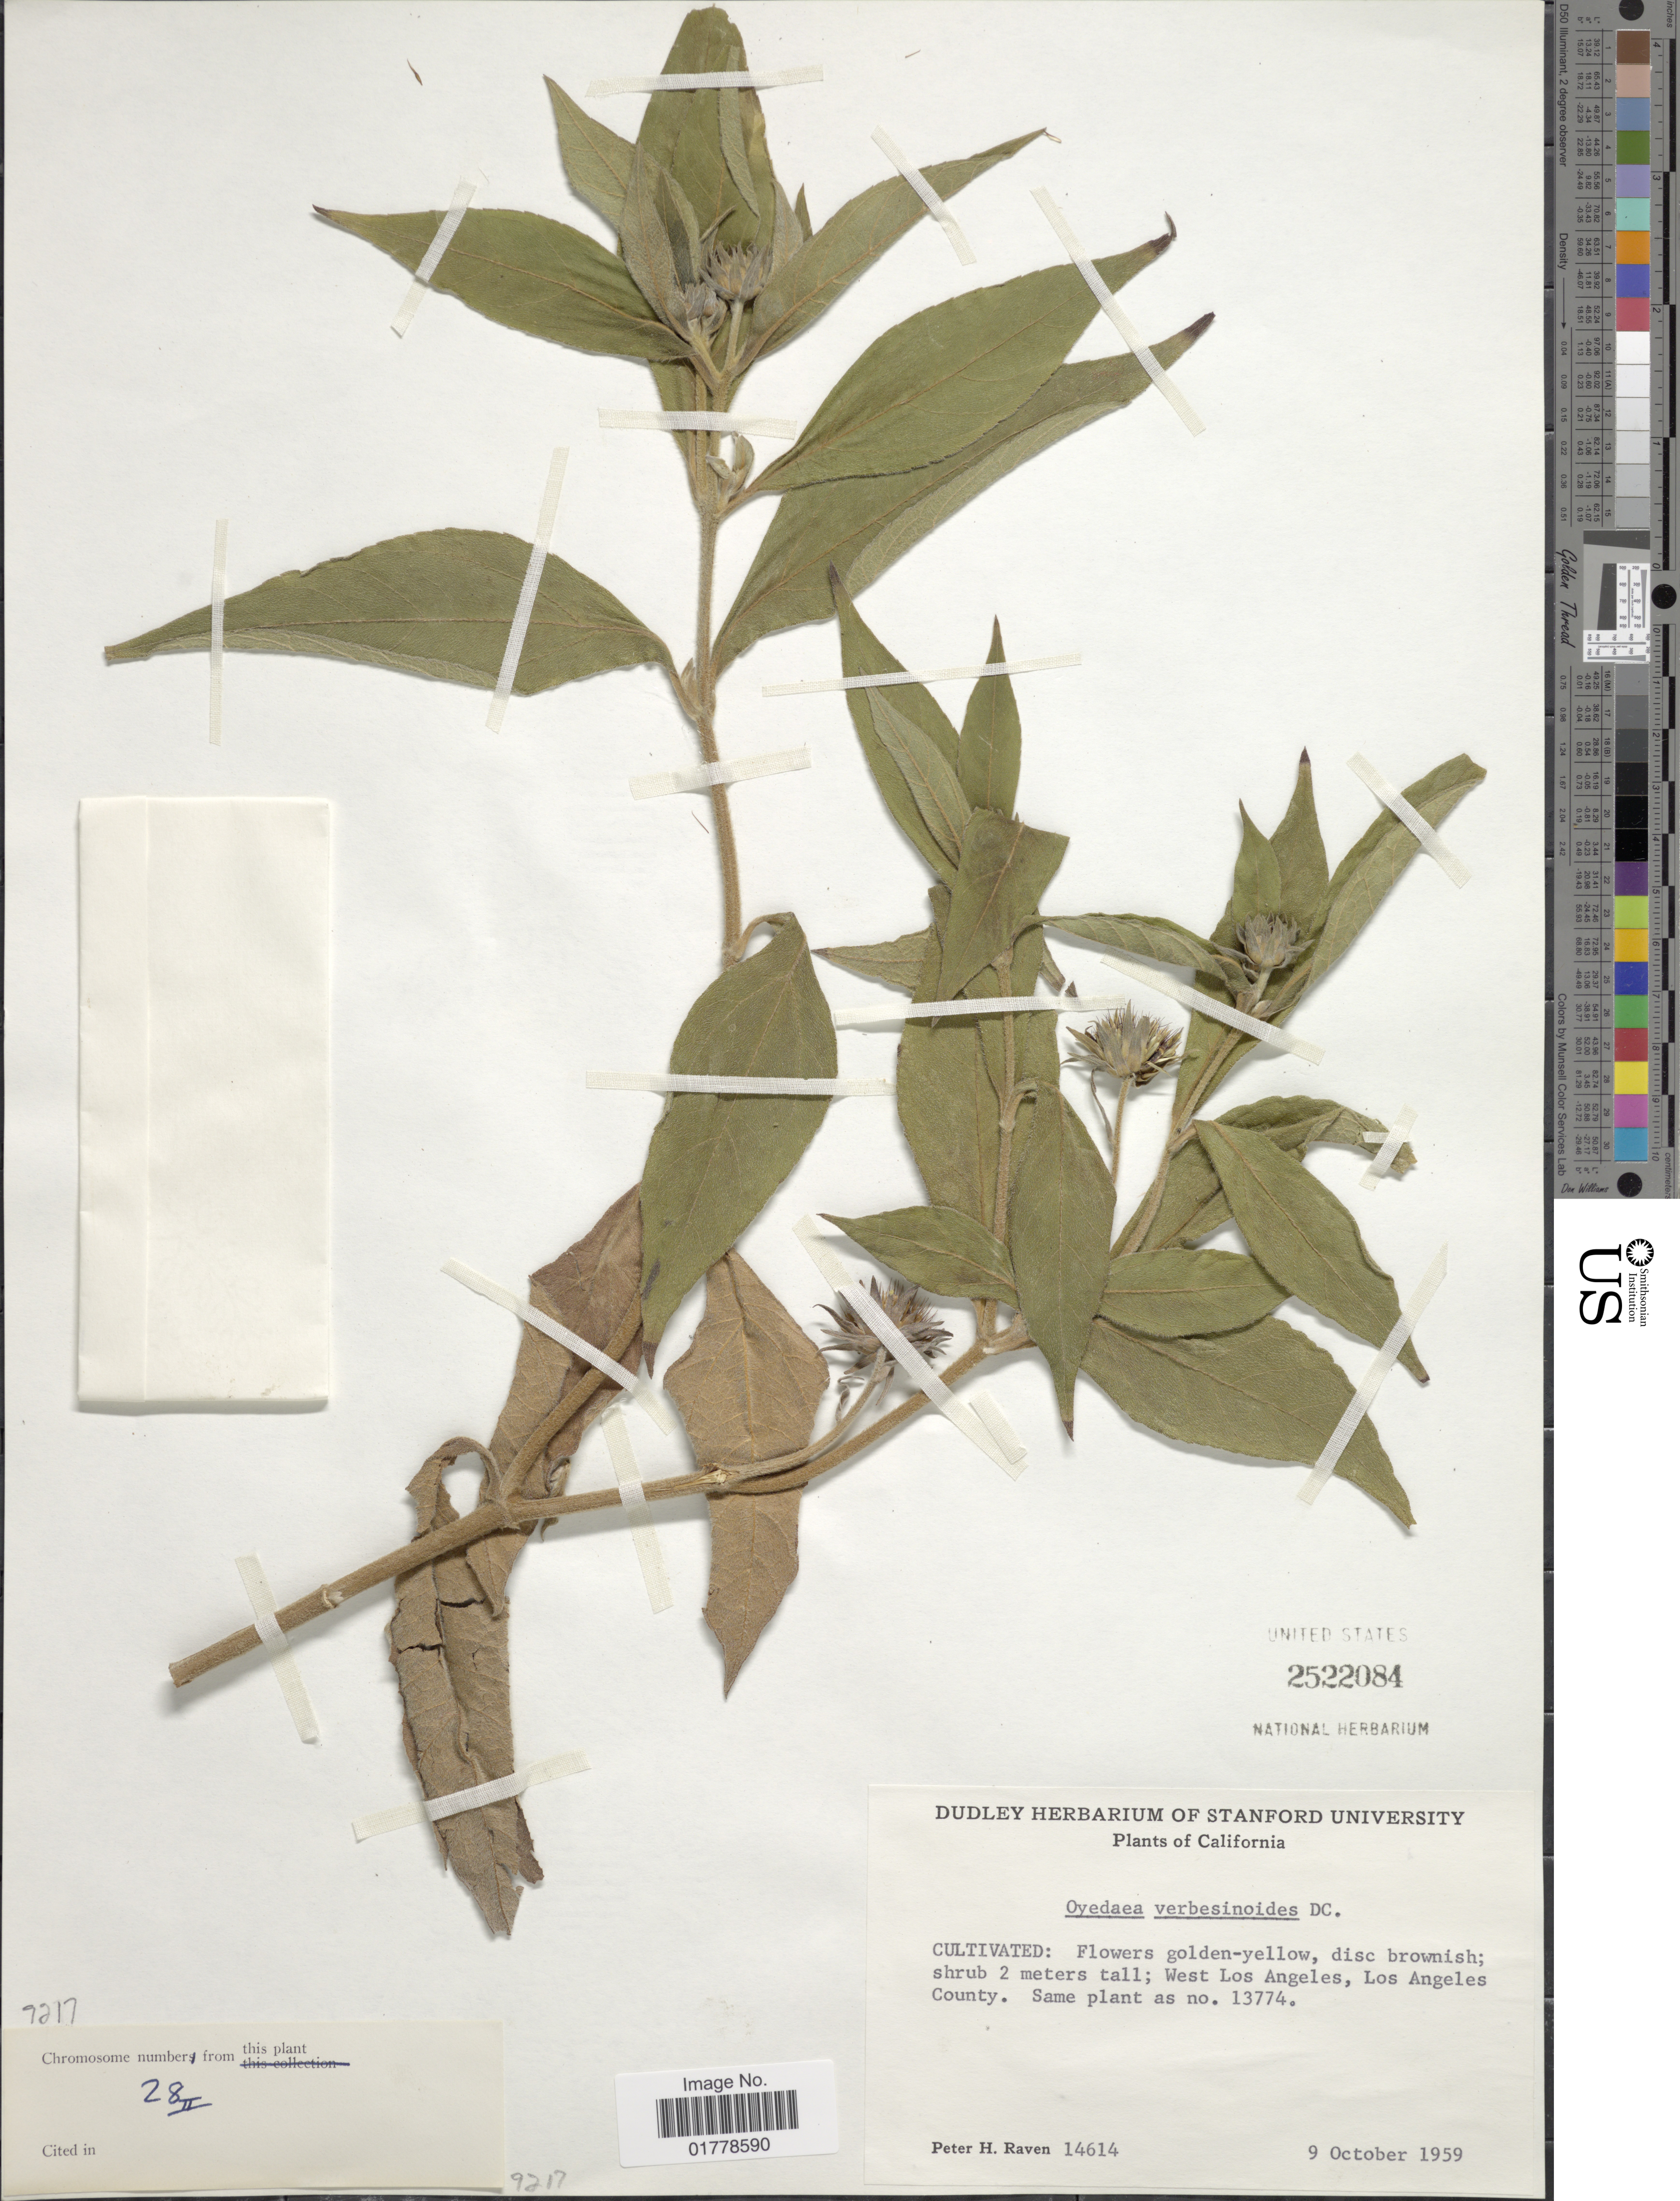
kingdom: Plantae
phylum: Tracheophyta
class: Magnoliopsida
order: Asterales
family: Asteraceae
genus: Oyedaea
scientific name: Oyedaea verbesina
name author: DC.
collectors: P. Raven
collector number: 14614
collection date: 1959-10-09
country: United States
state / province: California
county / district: Los Angeles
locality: West Los Angeles, Los Angeles County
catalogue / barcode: US 2522084